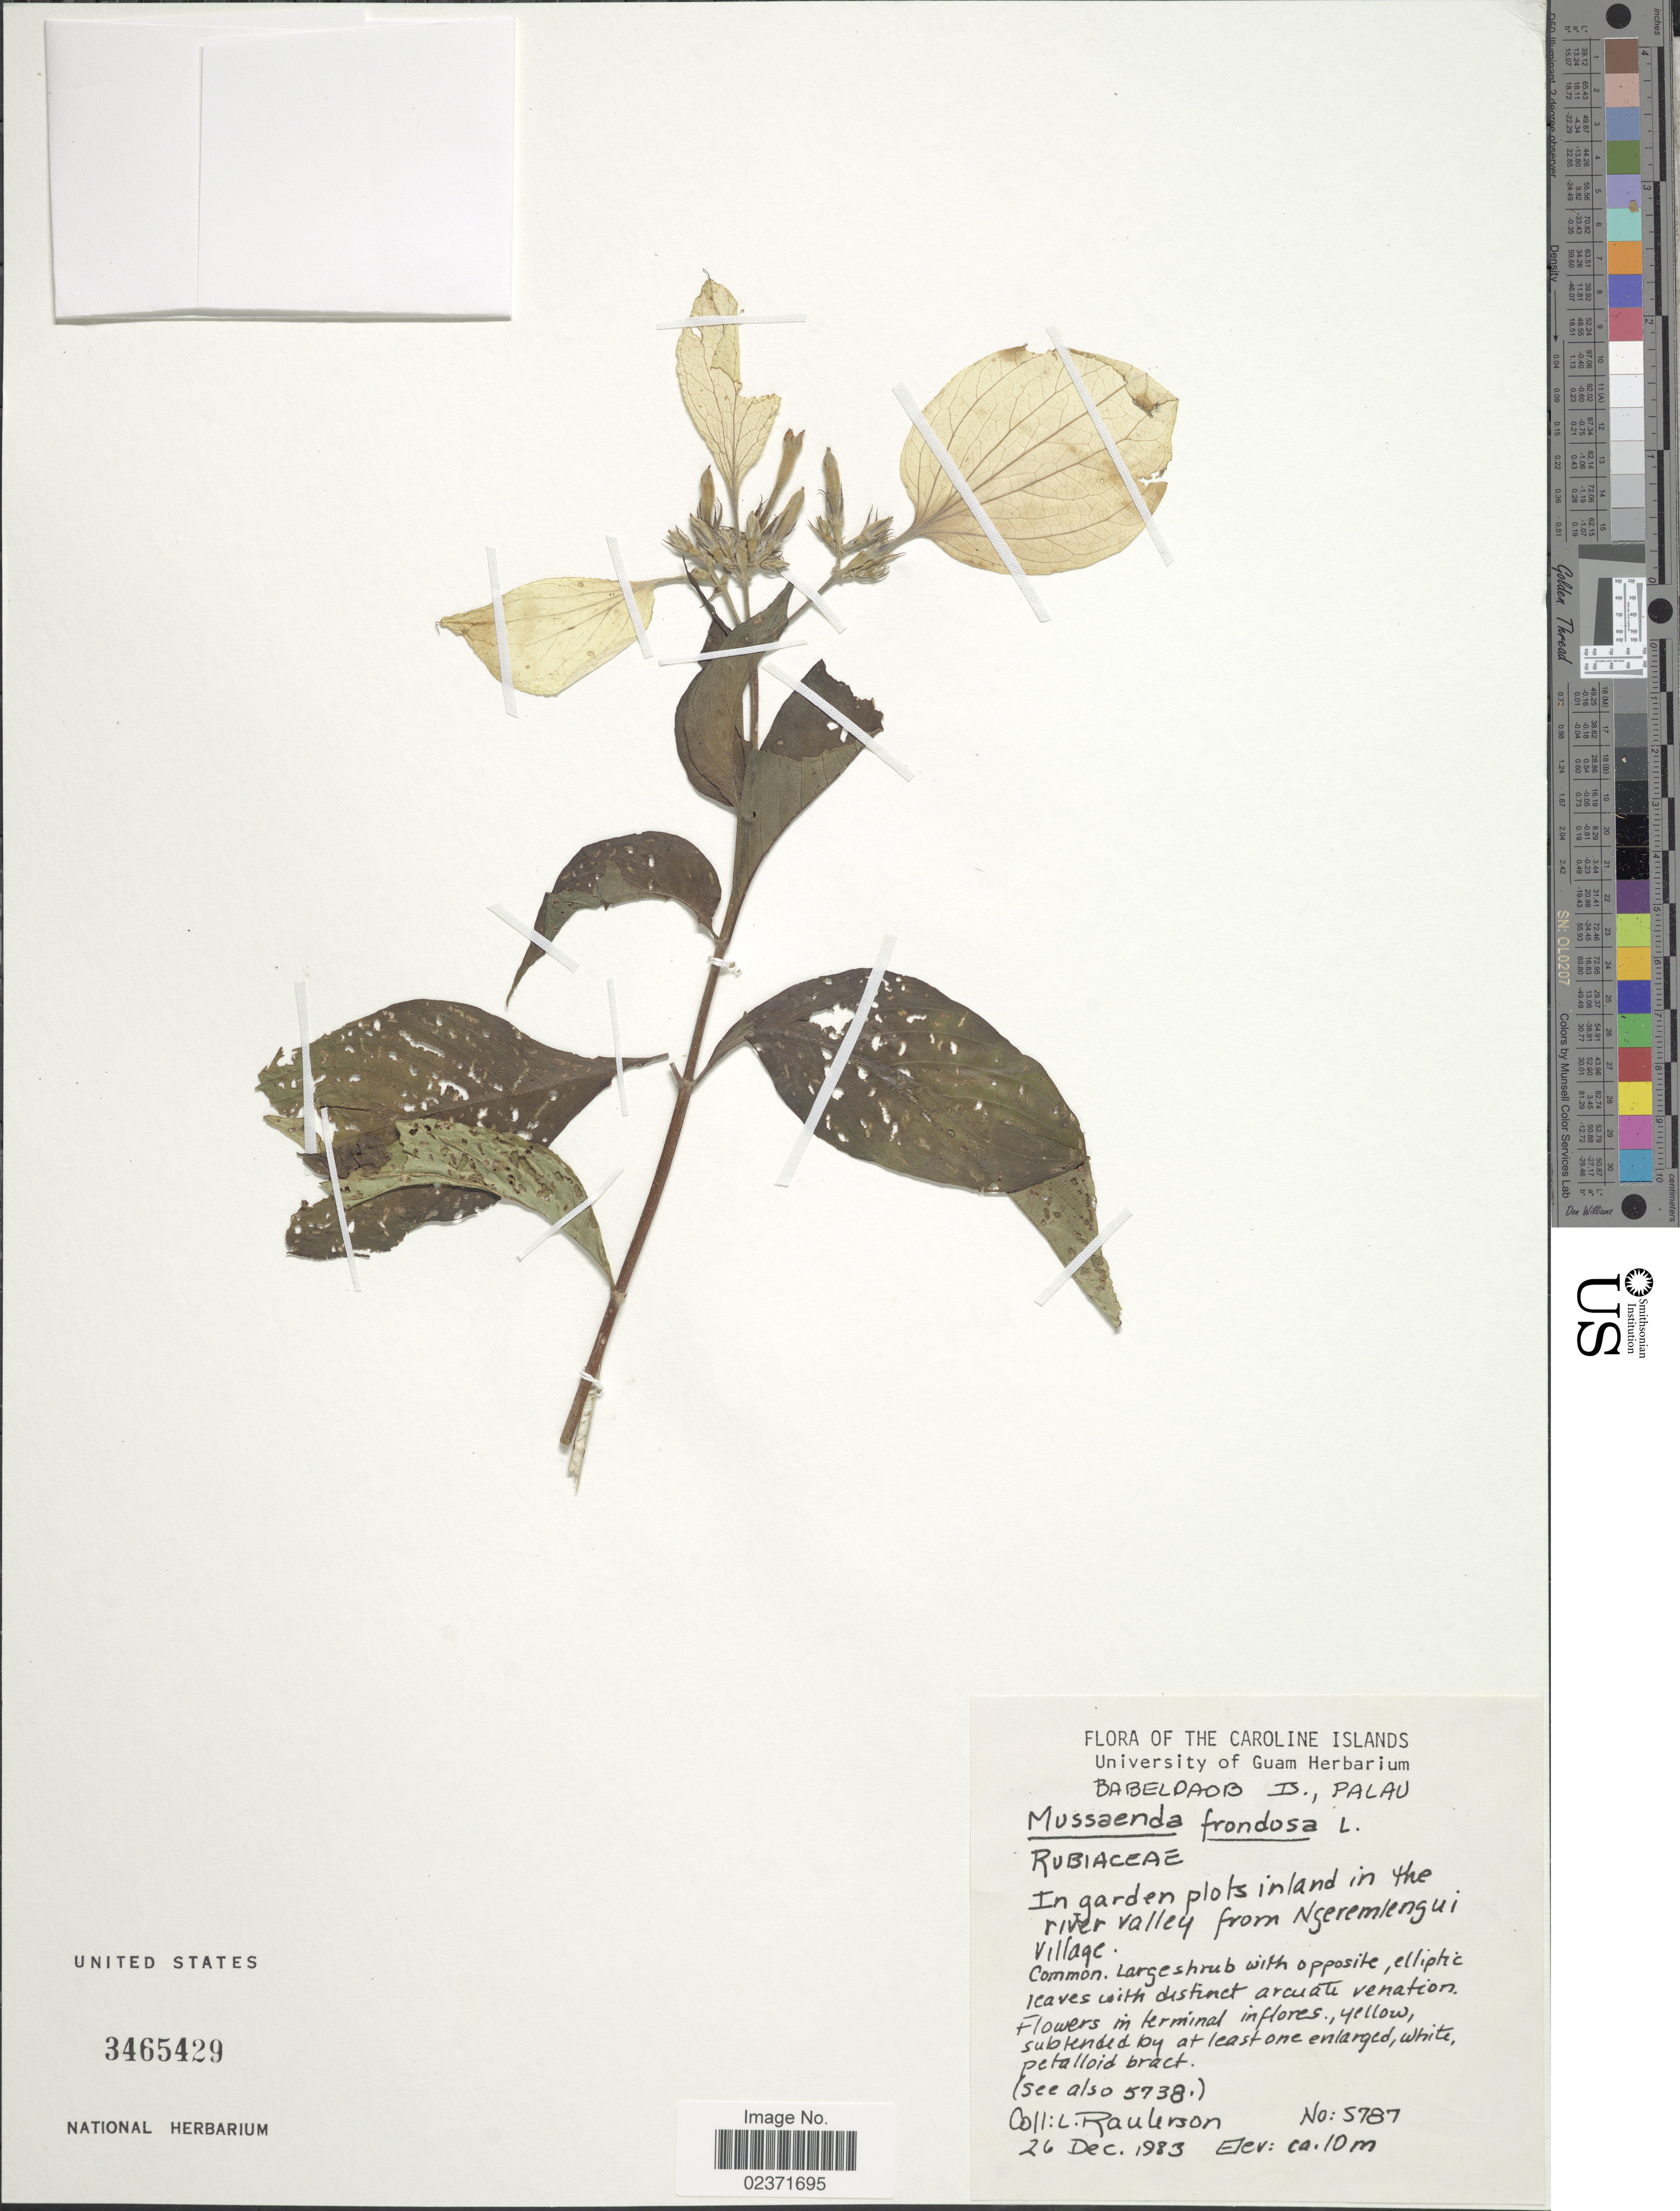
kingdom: Plantae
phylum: Tracheophyta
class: Magnoliopsida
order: Gentianales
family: Rubiaceae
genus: Mussaenda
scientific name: Mussaenda philippica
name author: A. Rich.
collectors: L. Raulerson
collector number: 5787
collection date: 1983-12-26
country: Palau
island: Babeldaob [Babelthuap]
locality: The Caroline Islands. Babeldaob Is., Palau. In garden plots inland in the river valley from Ngeremlengui village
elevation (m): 10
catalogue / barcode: US 3465429